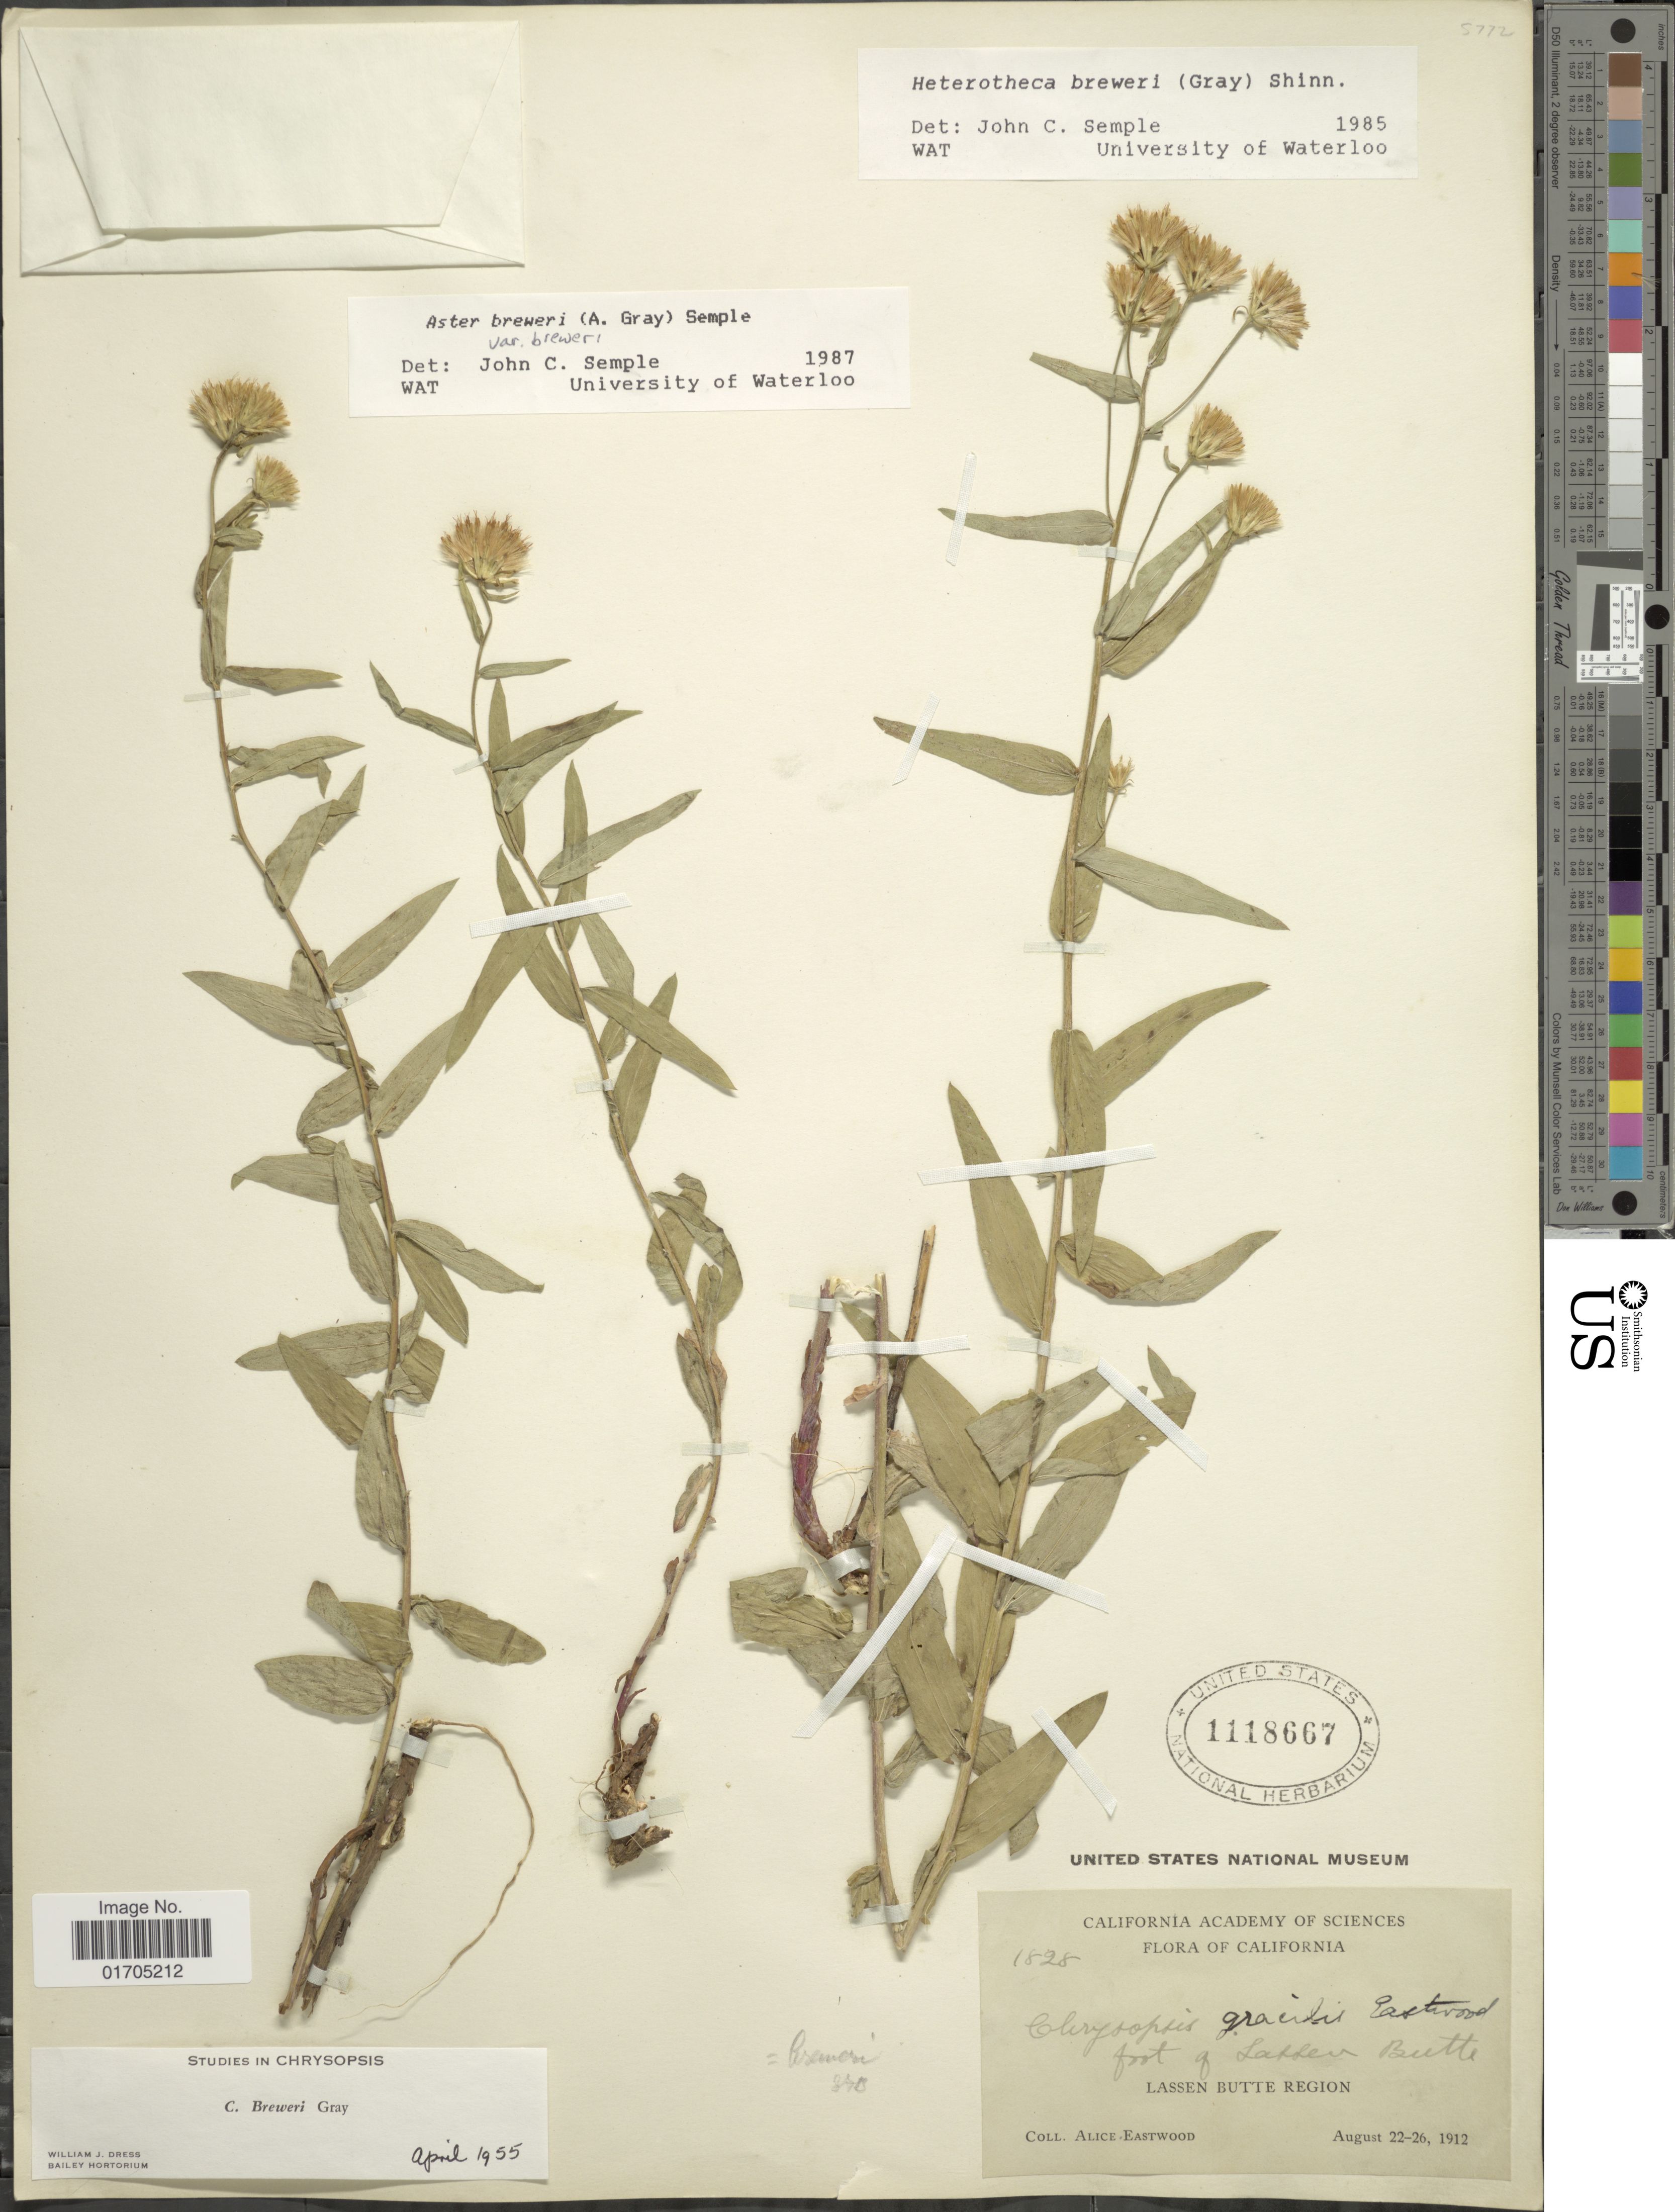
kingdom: Plantae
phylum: Tracheophyta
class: Magnoliopsida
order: Asterales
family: Asteraceae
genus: Eucephalus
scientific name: Eucephalus breweri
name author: (A. Gray) G.L. Nesom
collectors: A. Eastwood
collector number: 1828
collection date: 1912-08-22/1912-08-26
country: United States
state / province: California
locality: Foot of Lassen Butte, Lassen Butte Region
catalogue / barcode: US 1118667